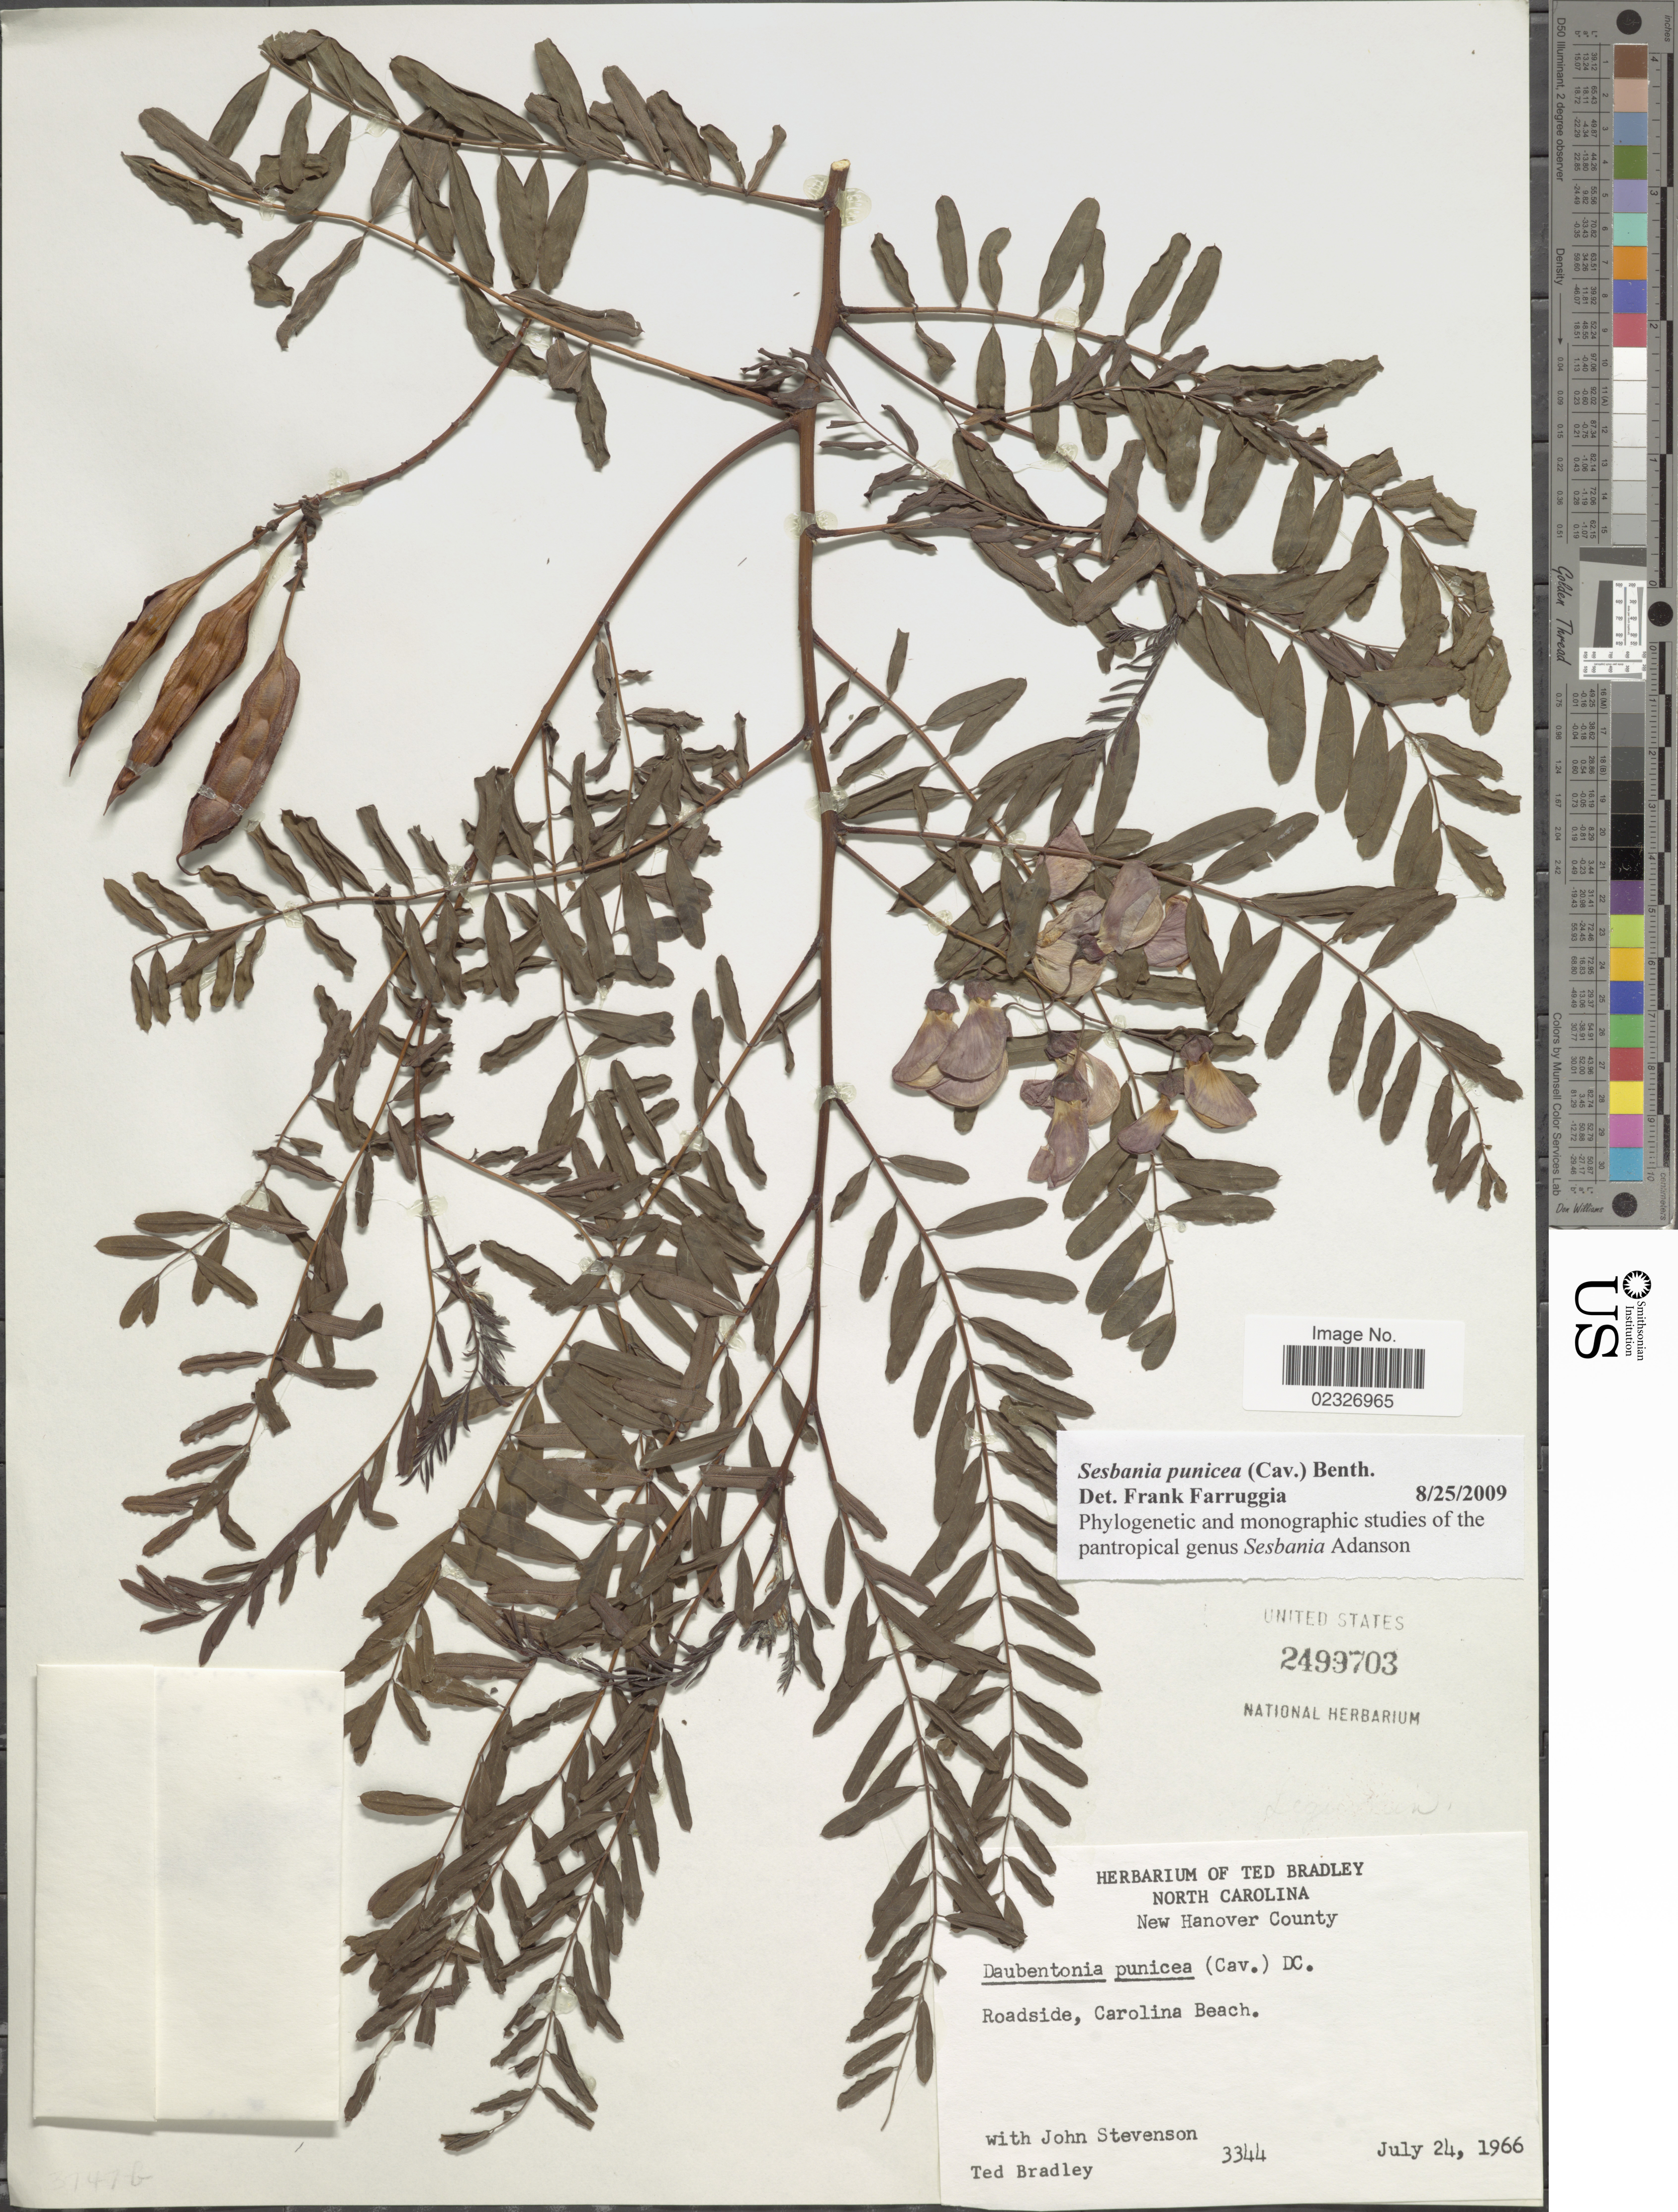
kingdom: Plantae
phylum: Tracheophyta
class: Magnoliopsida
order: Fabales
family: Fabaceae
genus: Sesbania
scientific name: Sesbania punicea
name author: (Cav.) Benth.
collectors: T. Bradley & J. Stevenson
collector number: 3344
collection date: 1966-07-24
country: United States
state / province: North Carolina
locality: New Hanover County, Roadside, Carolina Beach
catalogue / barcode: US 2499703